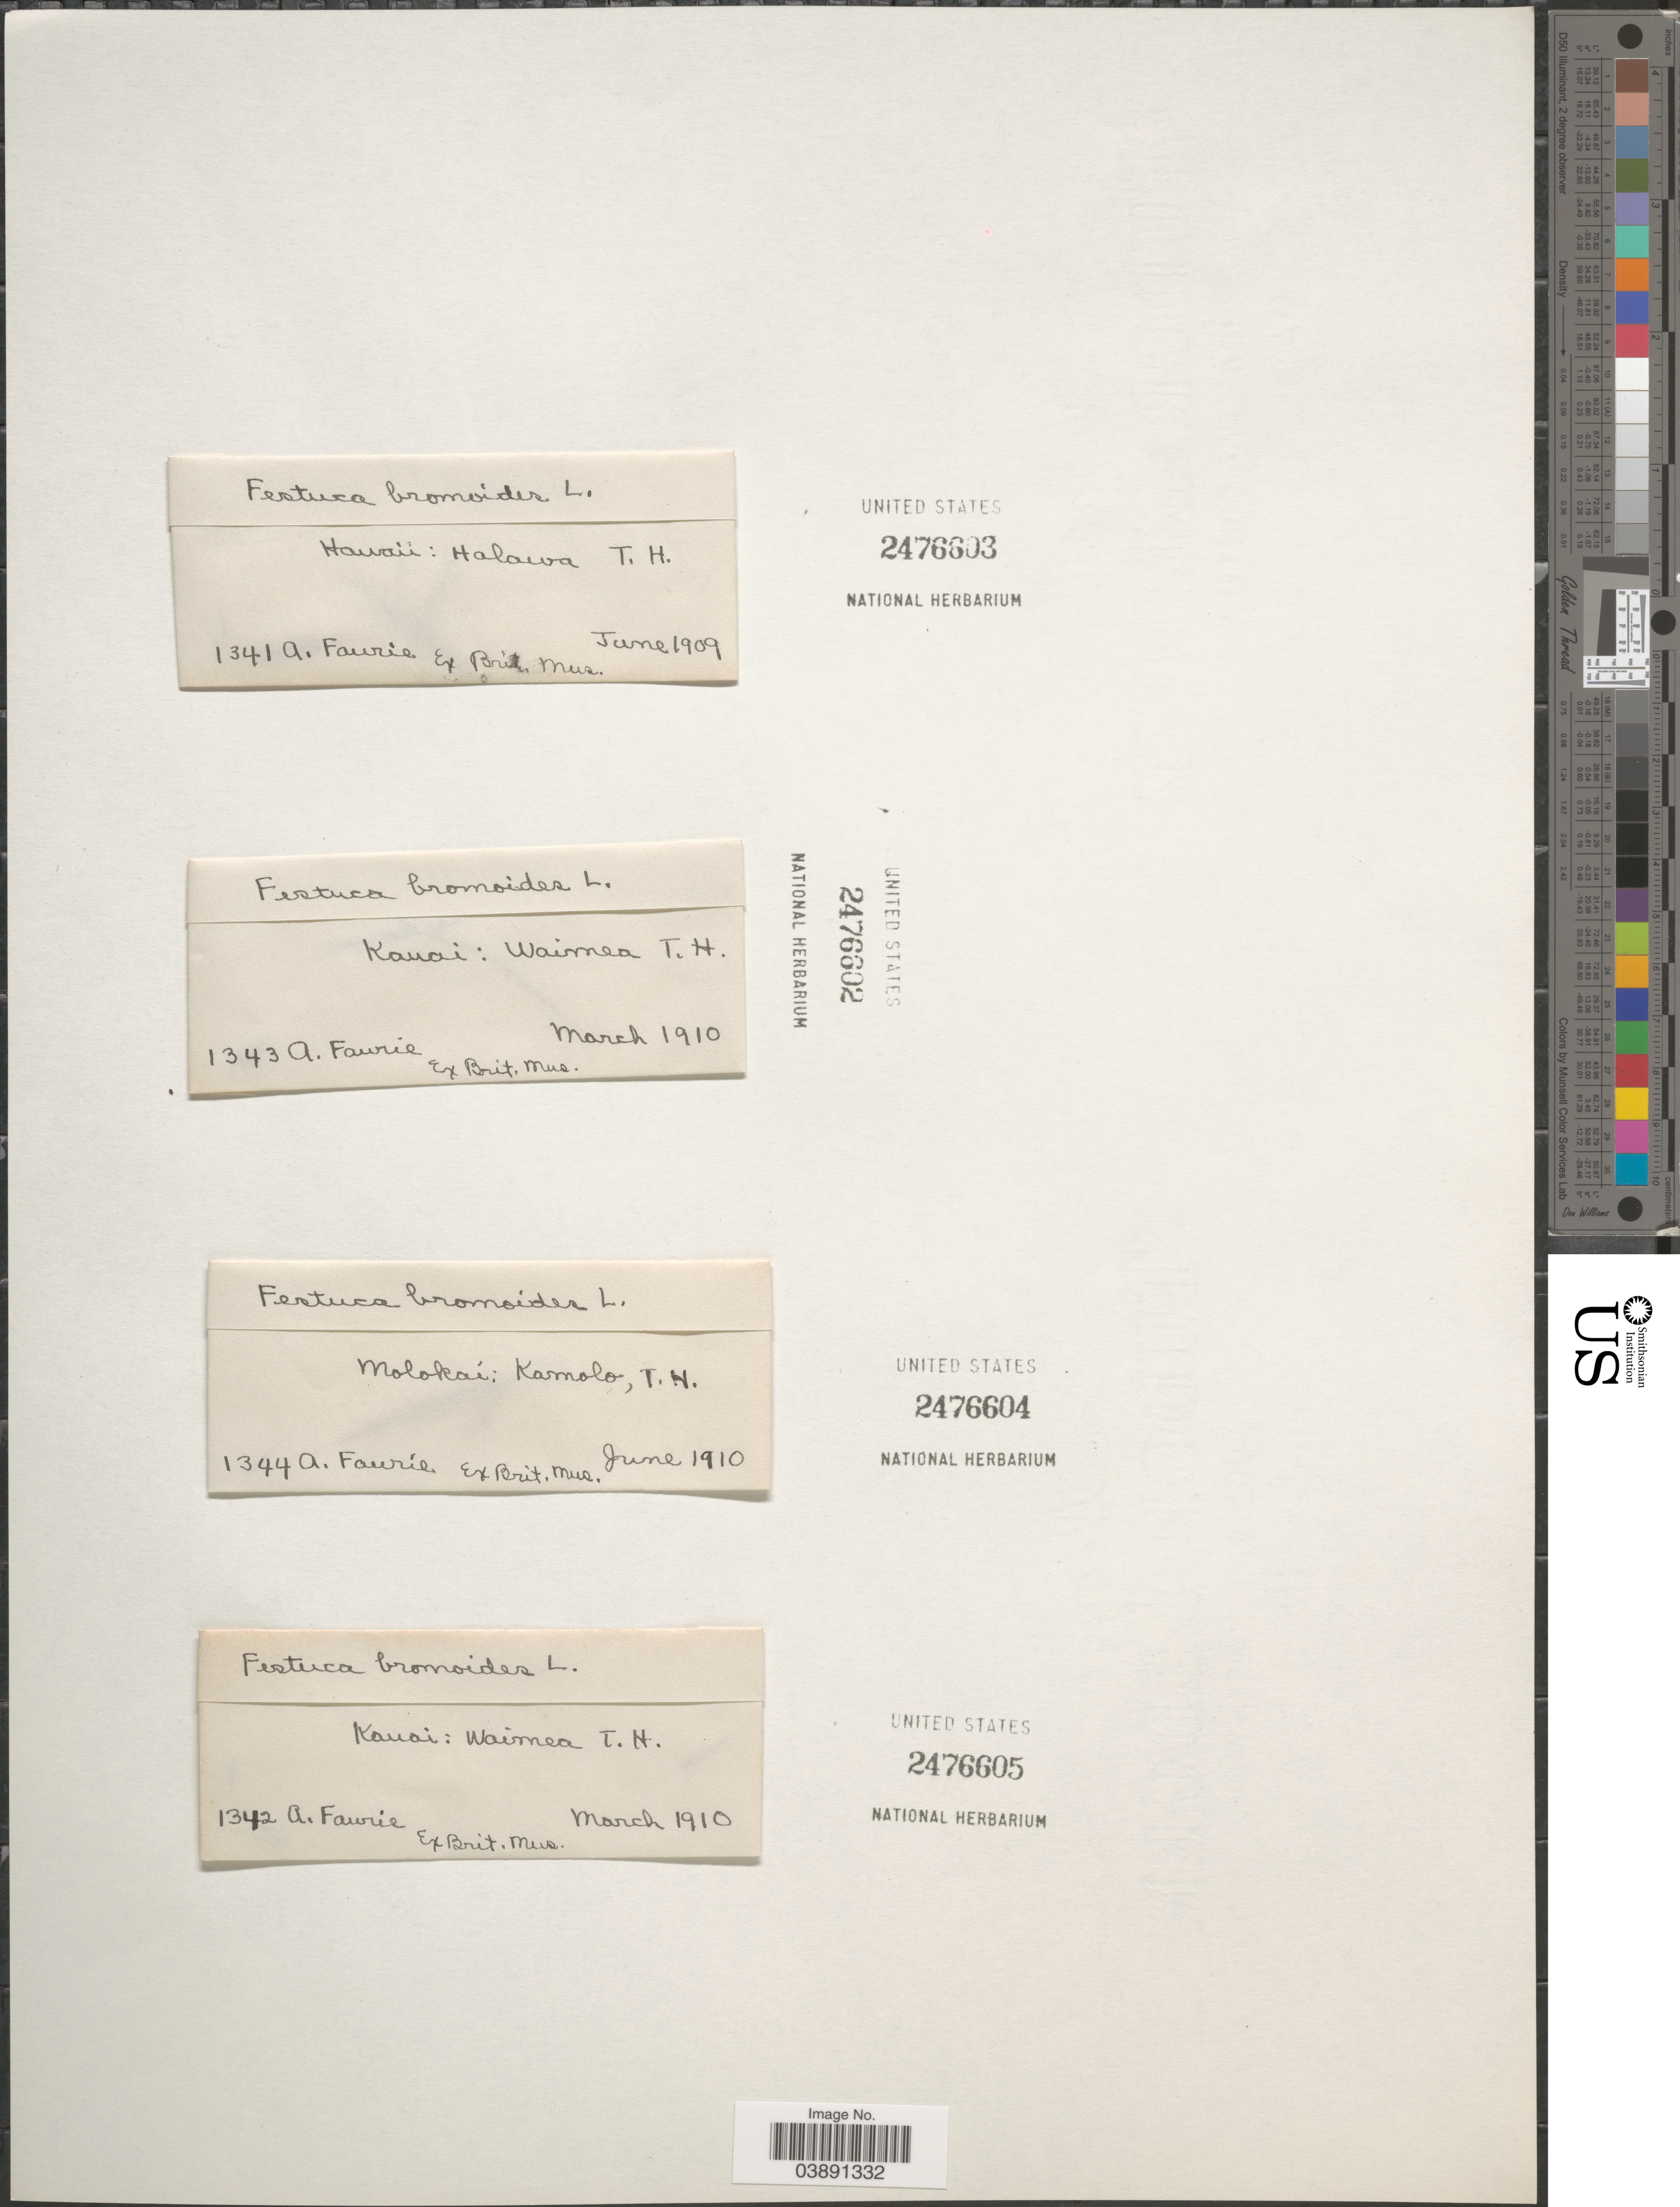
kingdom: Plantae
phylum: Tracheophyta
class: Liliopsida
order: Poales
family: Poaceae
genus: Festuca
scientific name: Festuca bromoides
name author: L.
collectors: A. Faurie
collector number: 1343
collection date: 1910-03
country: United States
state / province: Hawaii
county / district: Kauai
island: Kaua'i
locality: Kauai: Waimea T. H.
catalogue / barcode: US 2476602-2